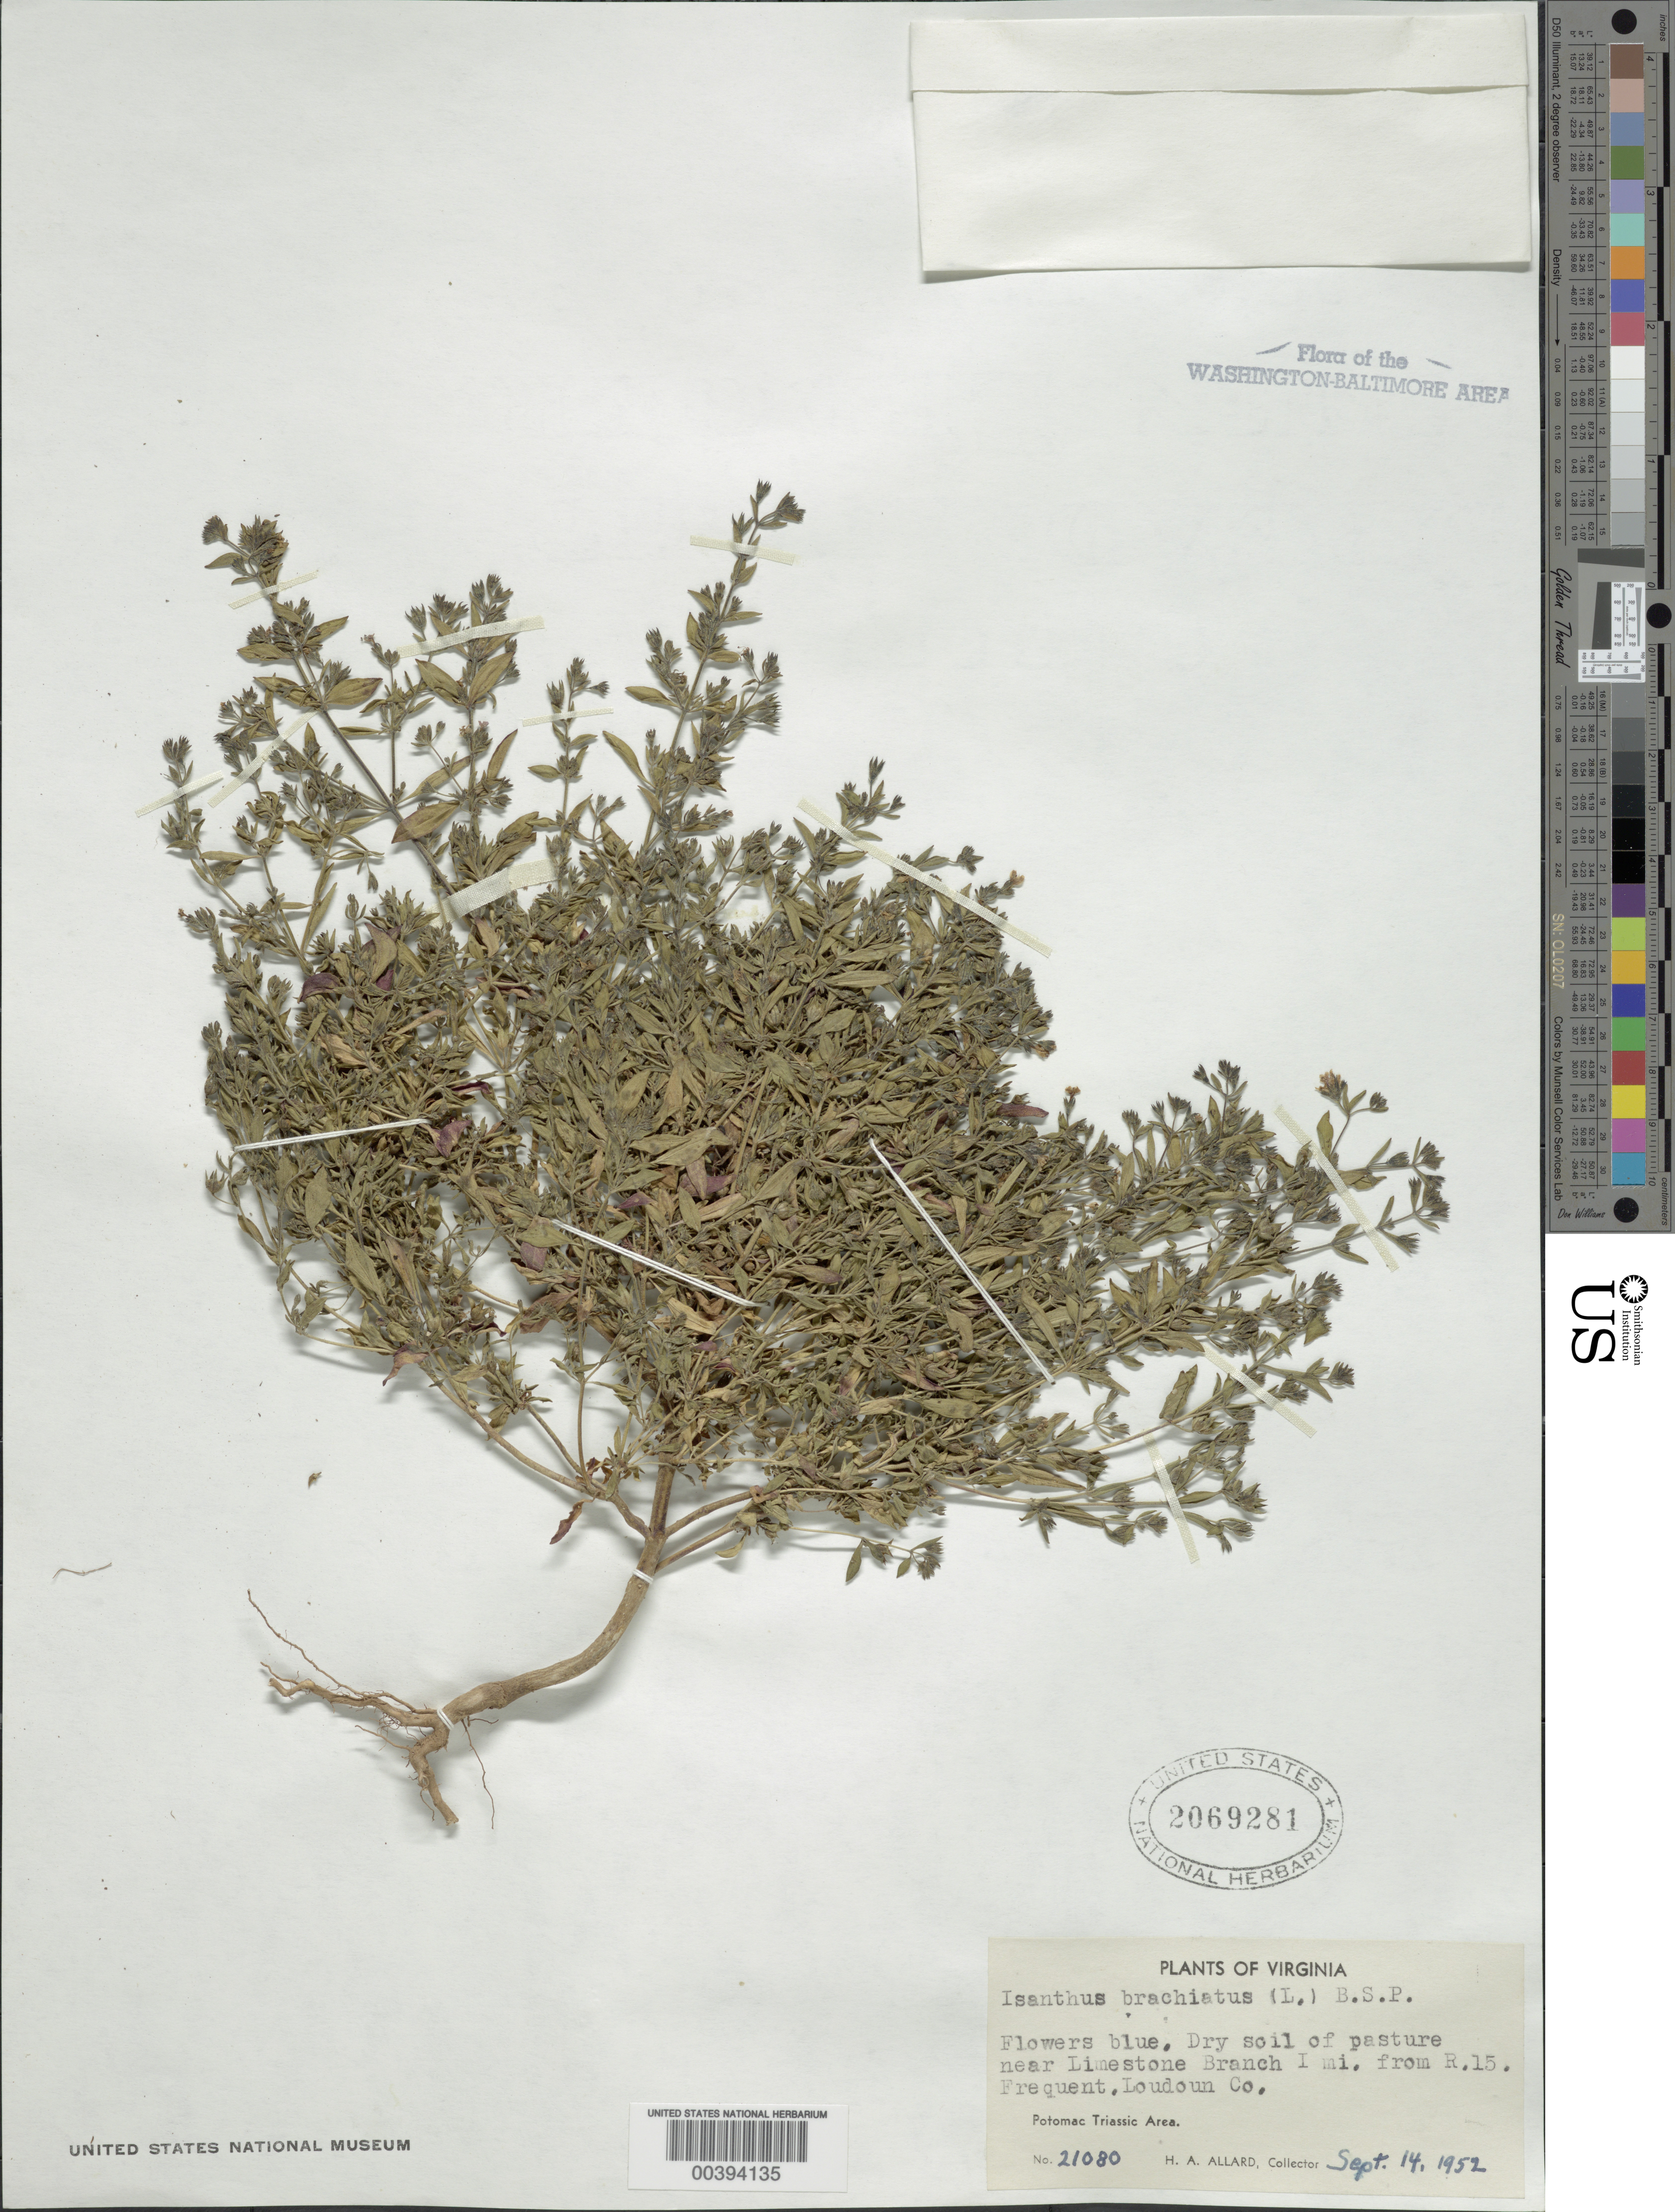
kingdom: Plantae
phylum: Tracheophyta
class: Magnoliopsida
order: Lamiales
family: Lamiaceae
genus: Isanthus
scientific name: Isanthus brachiatus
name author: (L.) Britton et al.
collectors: H. A. Allard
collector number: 21080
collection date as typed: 14 Sep 1952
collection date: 1952-09-14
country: United States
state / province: Virginia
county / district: Loudoun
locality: Near Limestone Branch near Route 15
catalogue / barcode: US 2069281